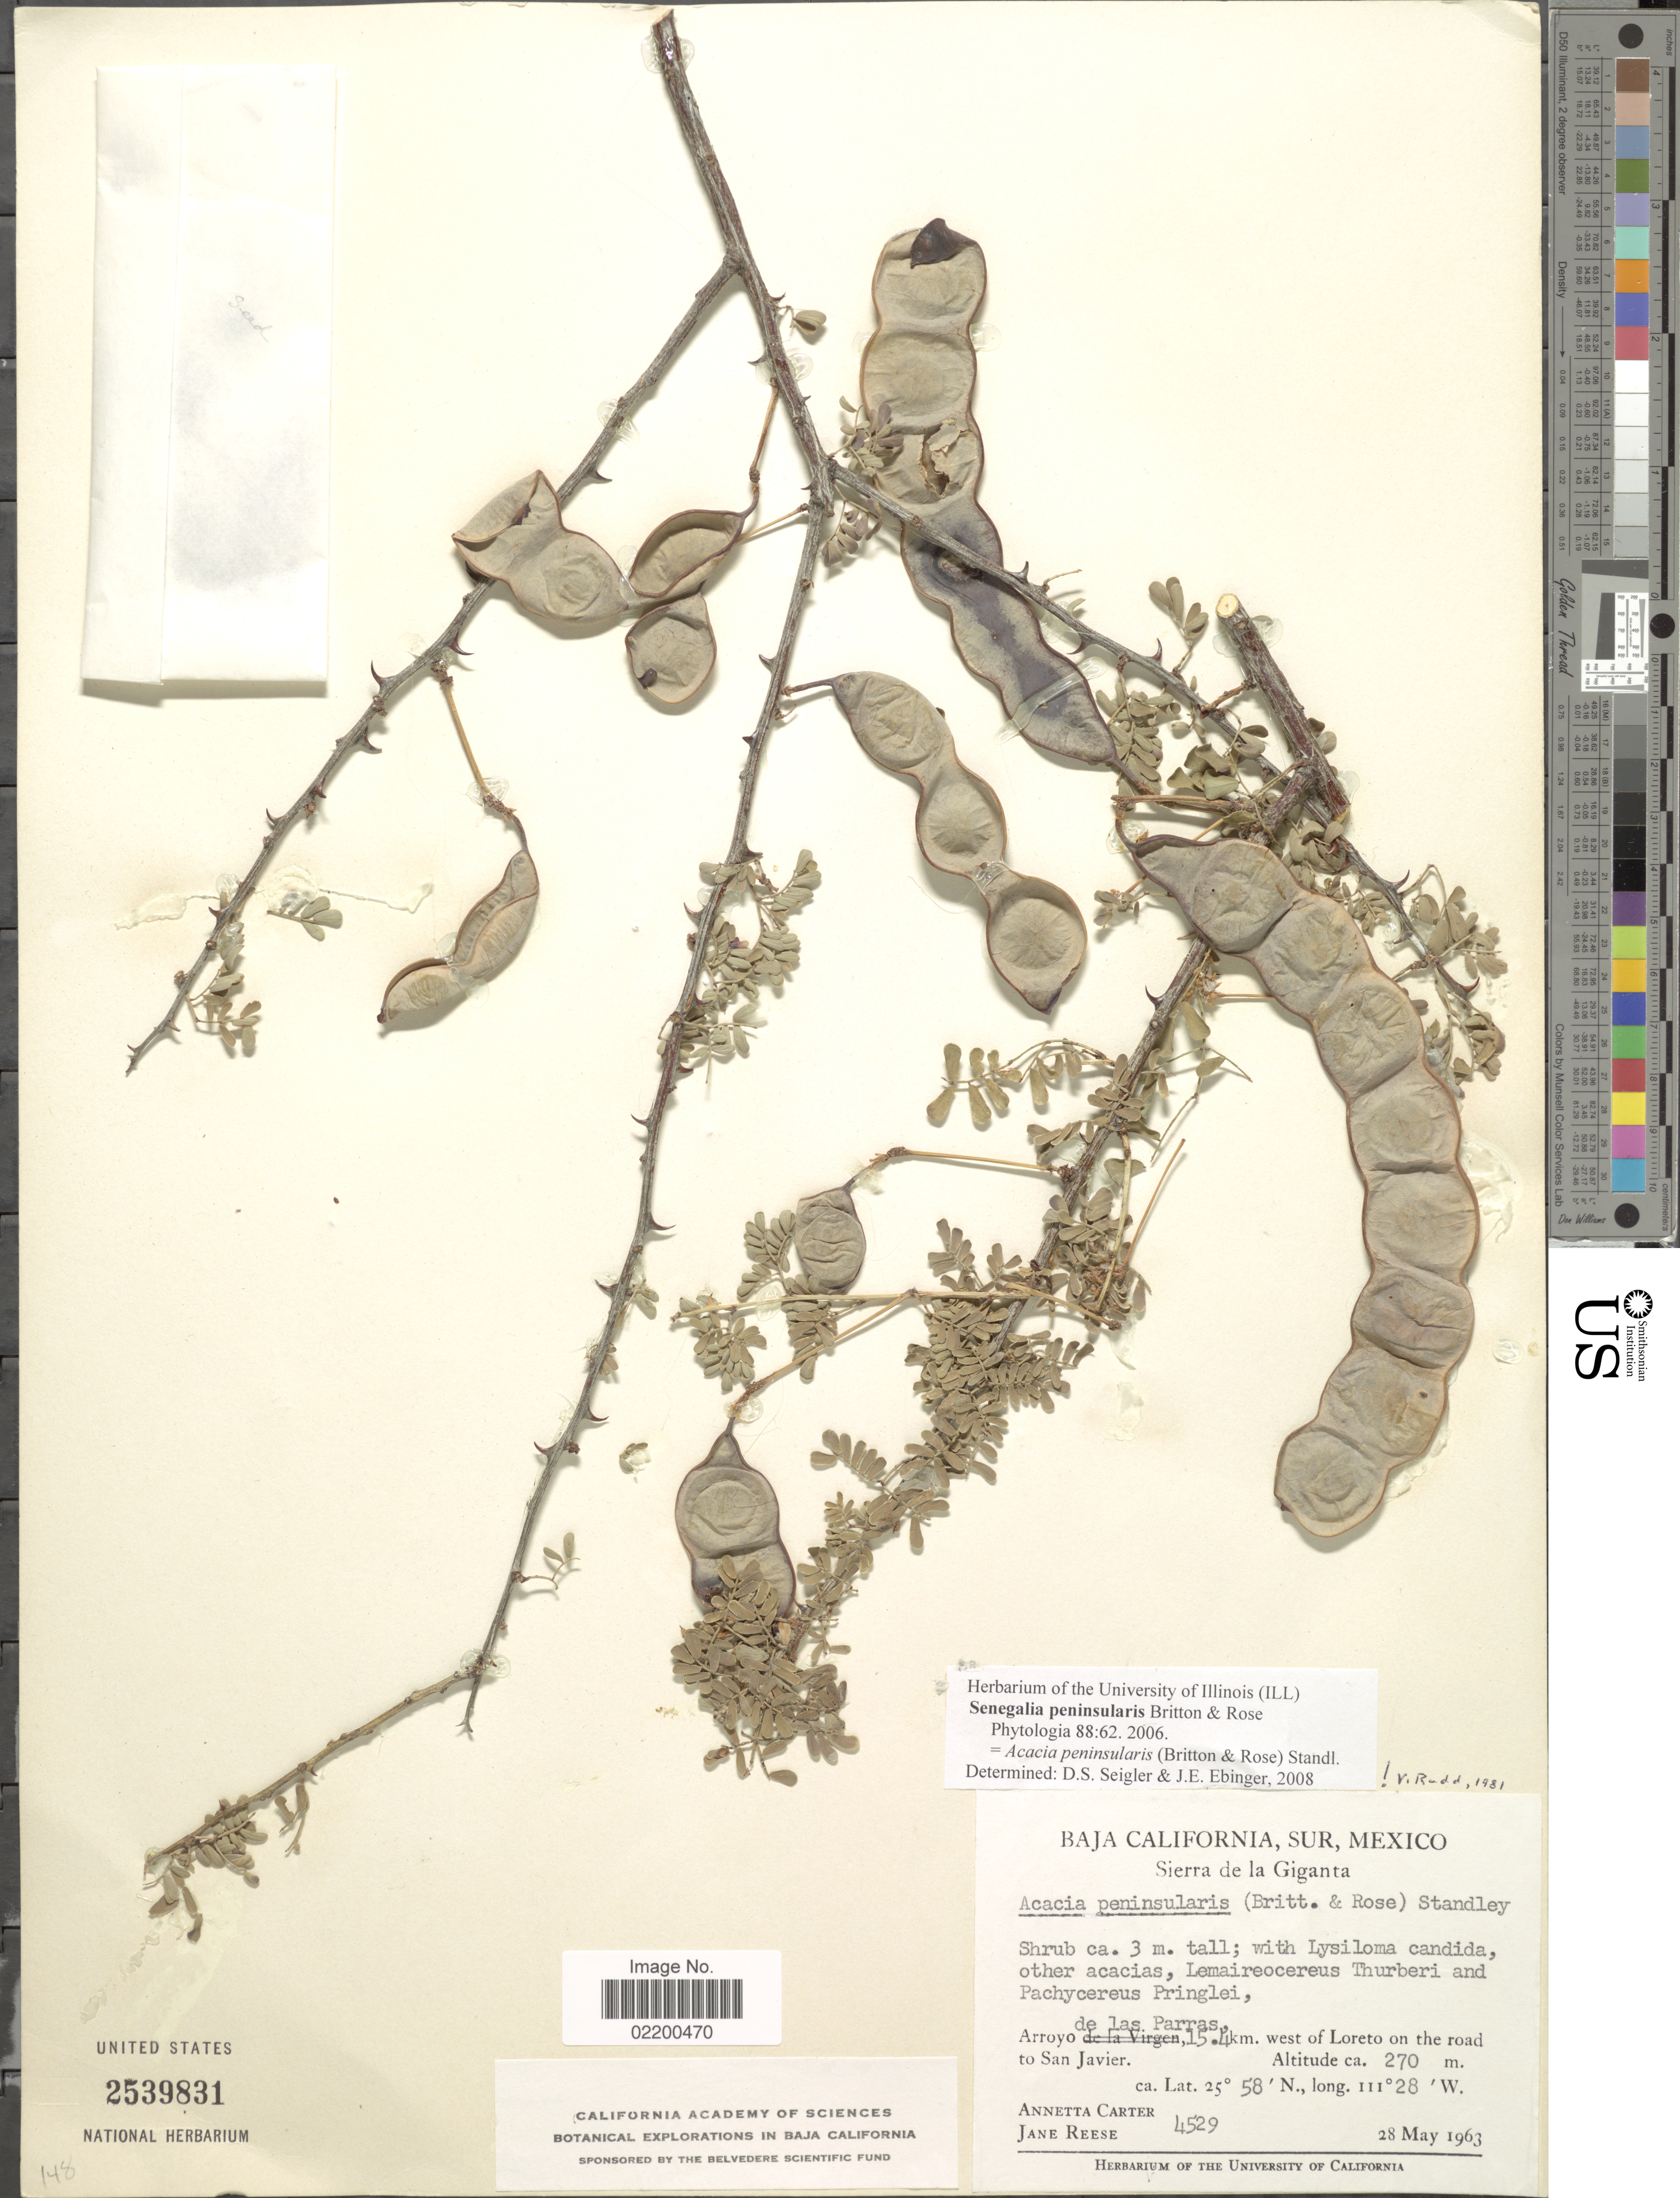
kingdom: Plantae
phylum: Tracheophyta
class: Magnoliopsida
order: Fabales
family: Fabaceae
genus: Senegalia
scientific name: Senegalia peninsularis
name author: Britton & Rose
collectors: A. Carter & J. Reese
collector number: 4529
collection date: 1963-05-28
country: Mexico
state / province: Baja California Sur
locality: Baja California, Sur, Mexico, Sierra de la Giganta, Arroyo de las Parras, 15.4 km west of Loreto on the road to San Javier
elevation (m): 270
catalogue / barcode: US 2539831